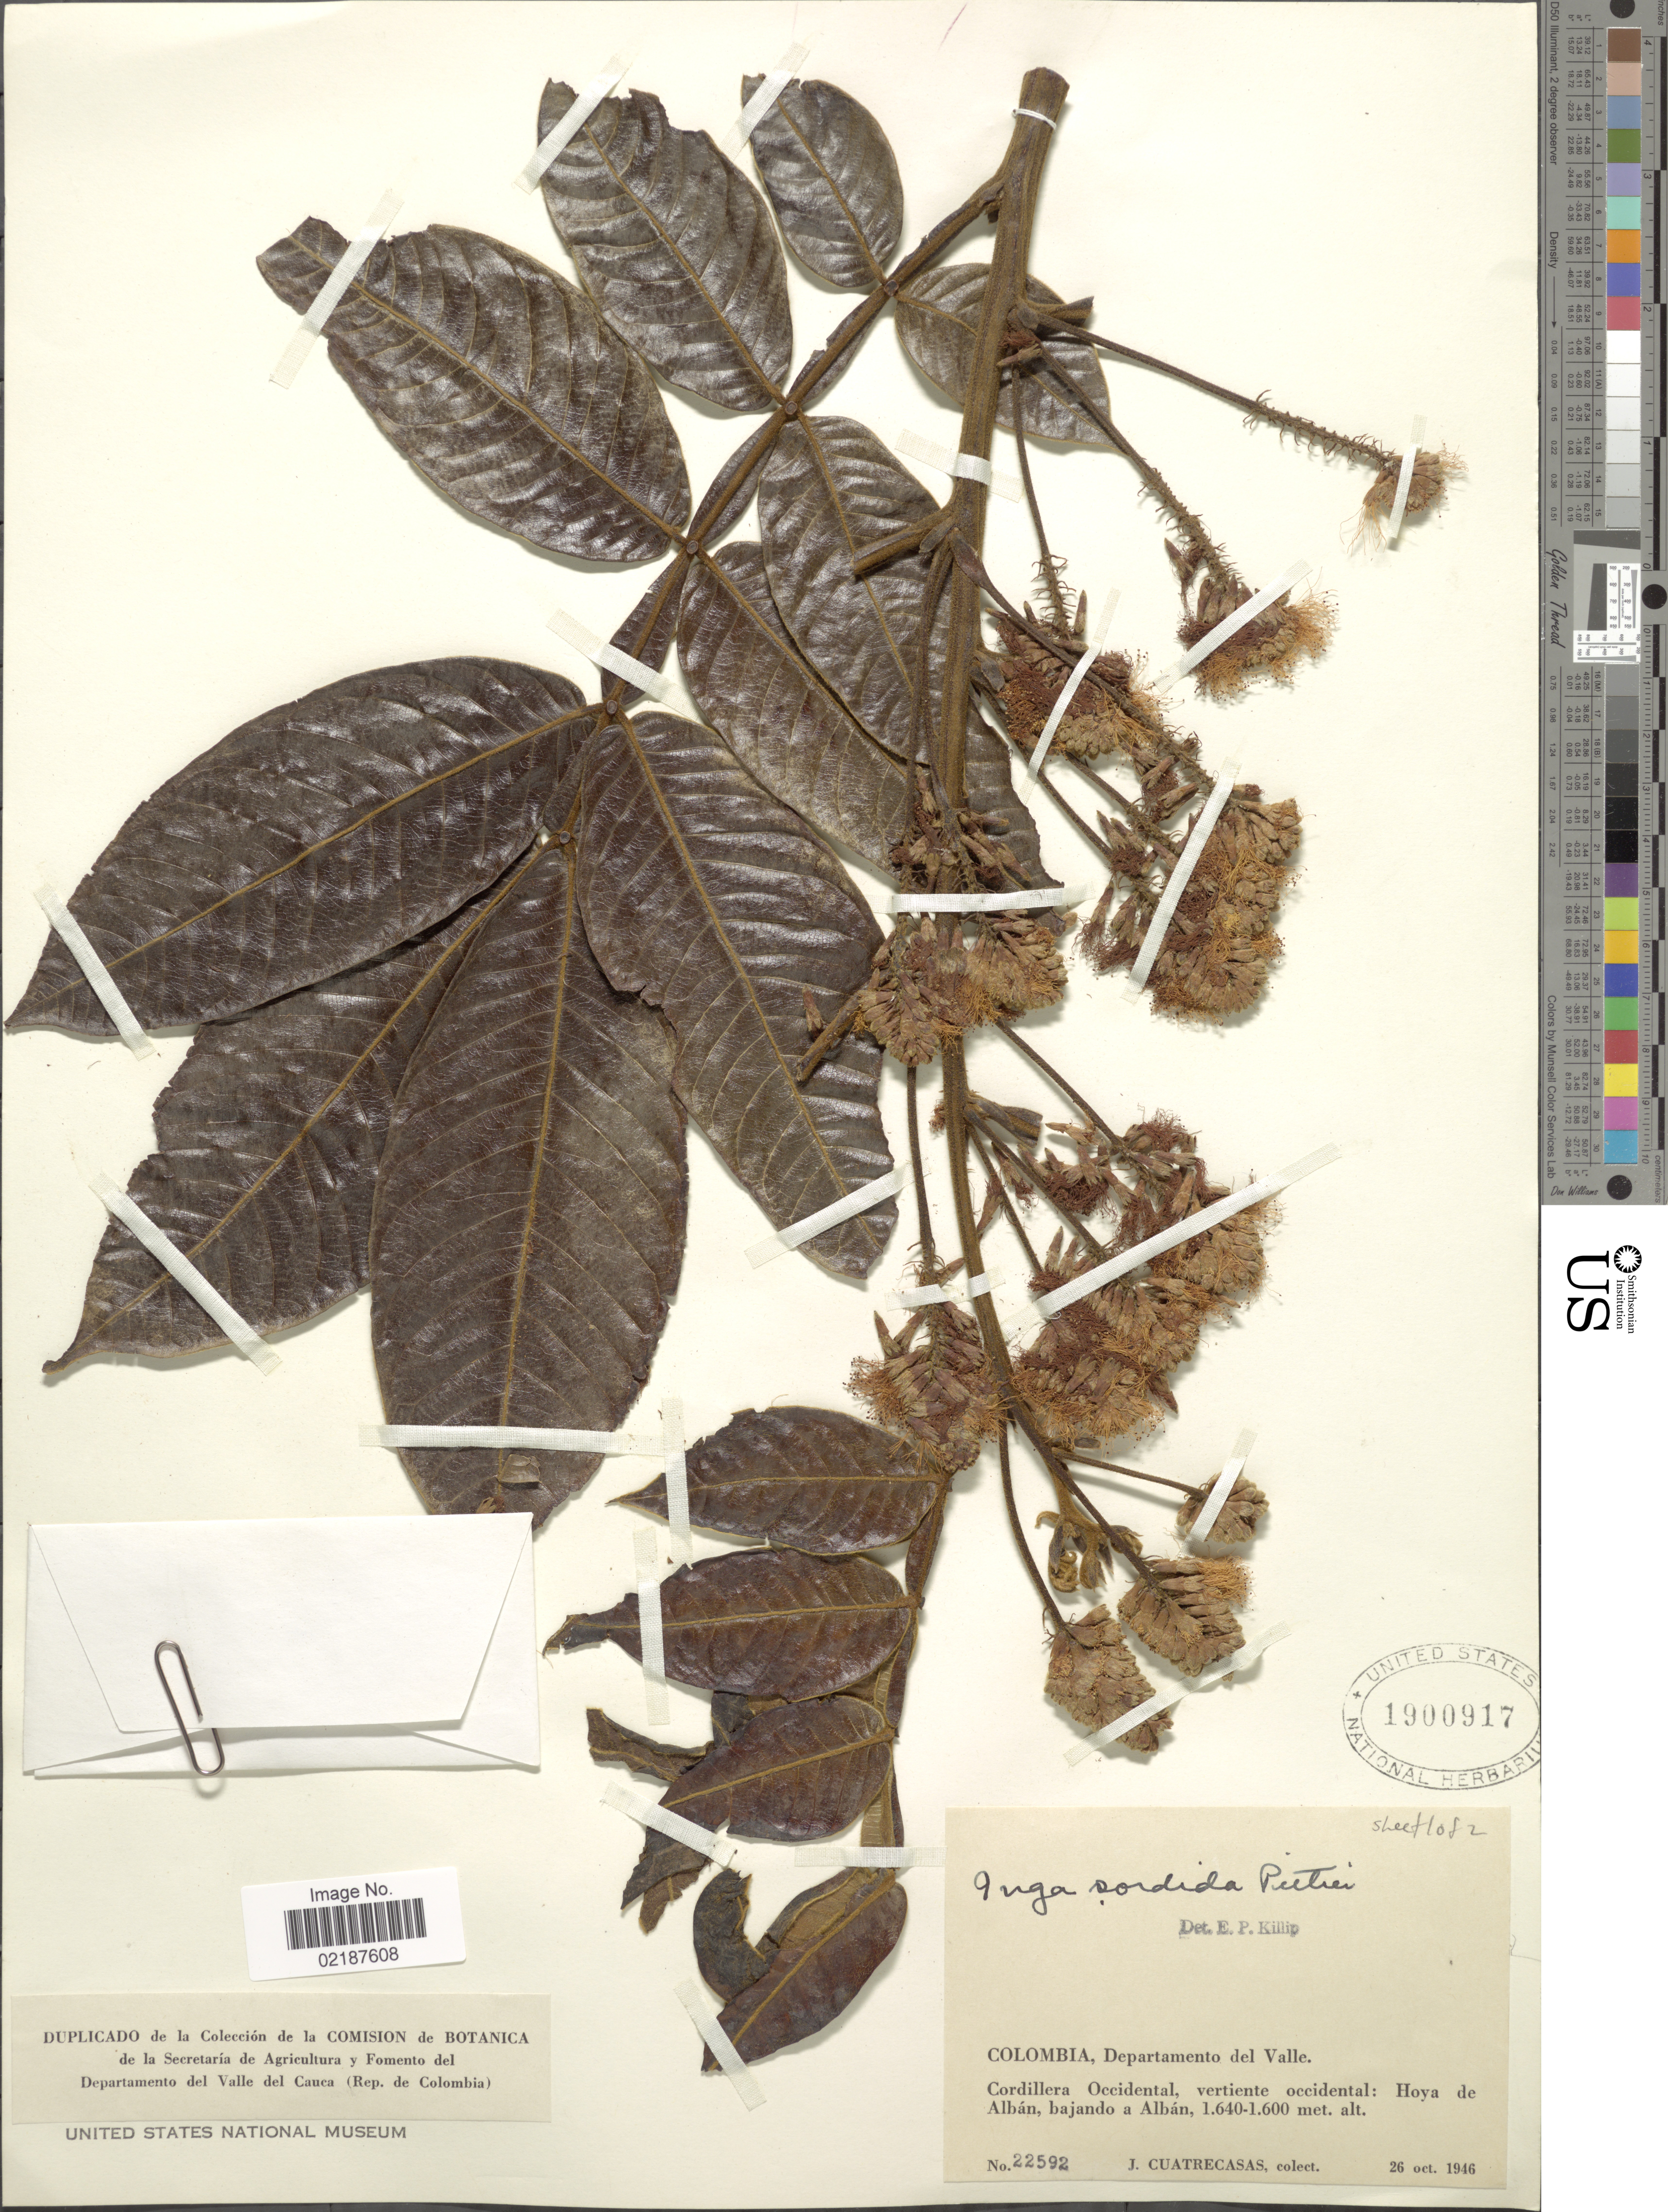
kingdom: Plantae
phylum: Tracheophyta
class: Magnoliopsida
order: Fabales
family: Fabaceae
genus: Inga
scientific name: Inga densiflora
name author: Benth.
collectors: J. Cuatrecasas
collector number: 22592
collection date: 1946-10-26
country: Colombia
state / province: Valle del Cauca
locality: Departamento del Valle. Cordillera Occidental, vertiente occidental: Hoya de Alban, bajando a Alban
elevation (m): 1600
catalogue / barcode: US 1900917